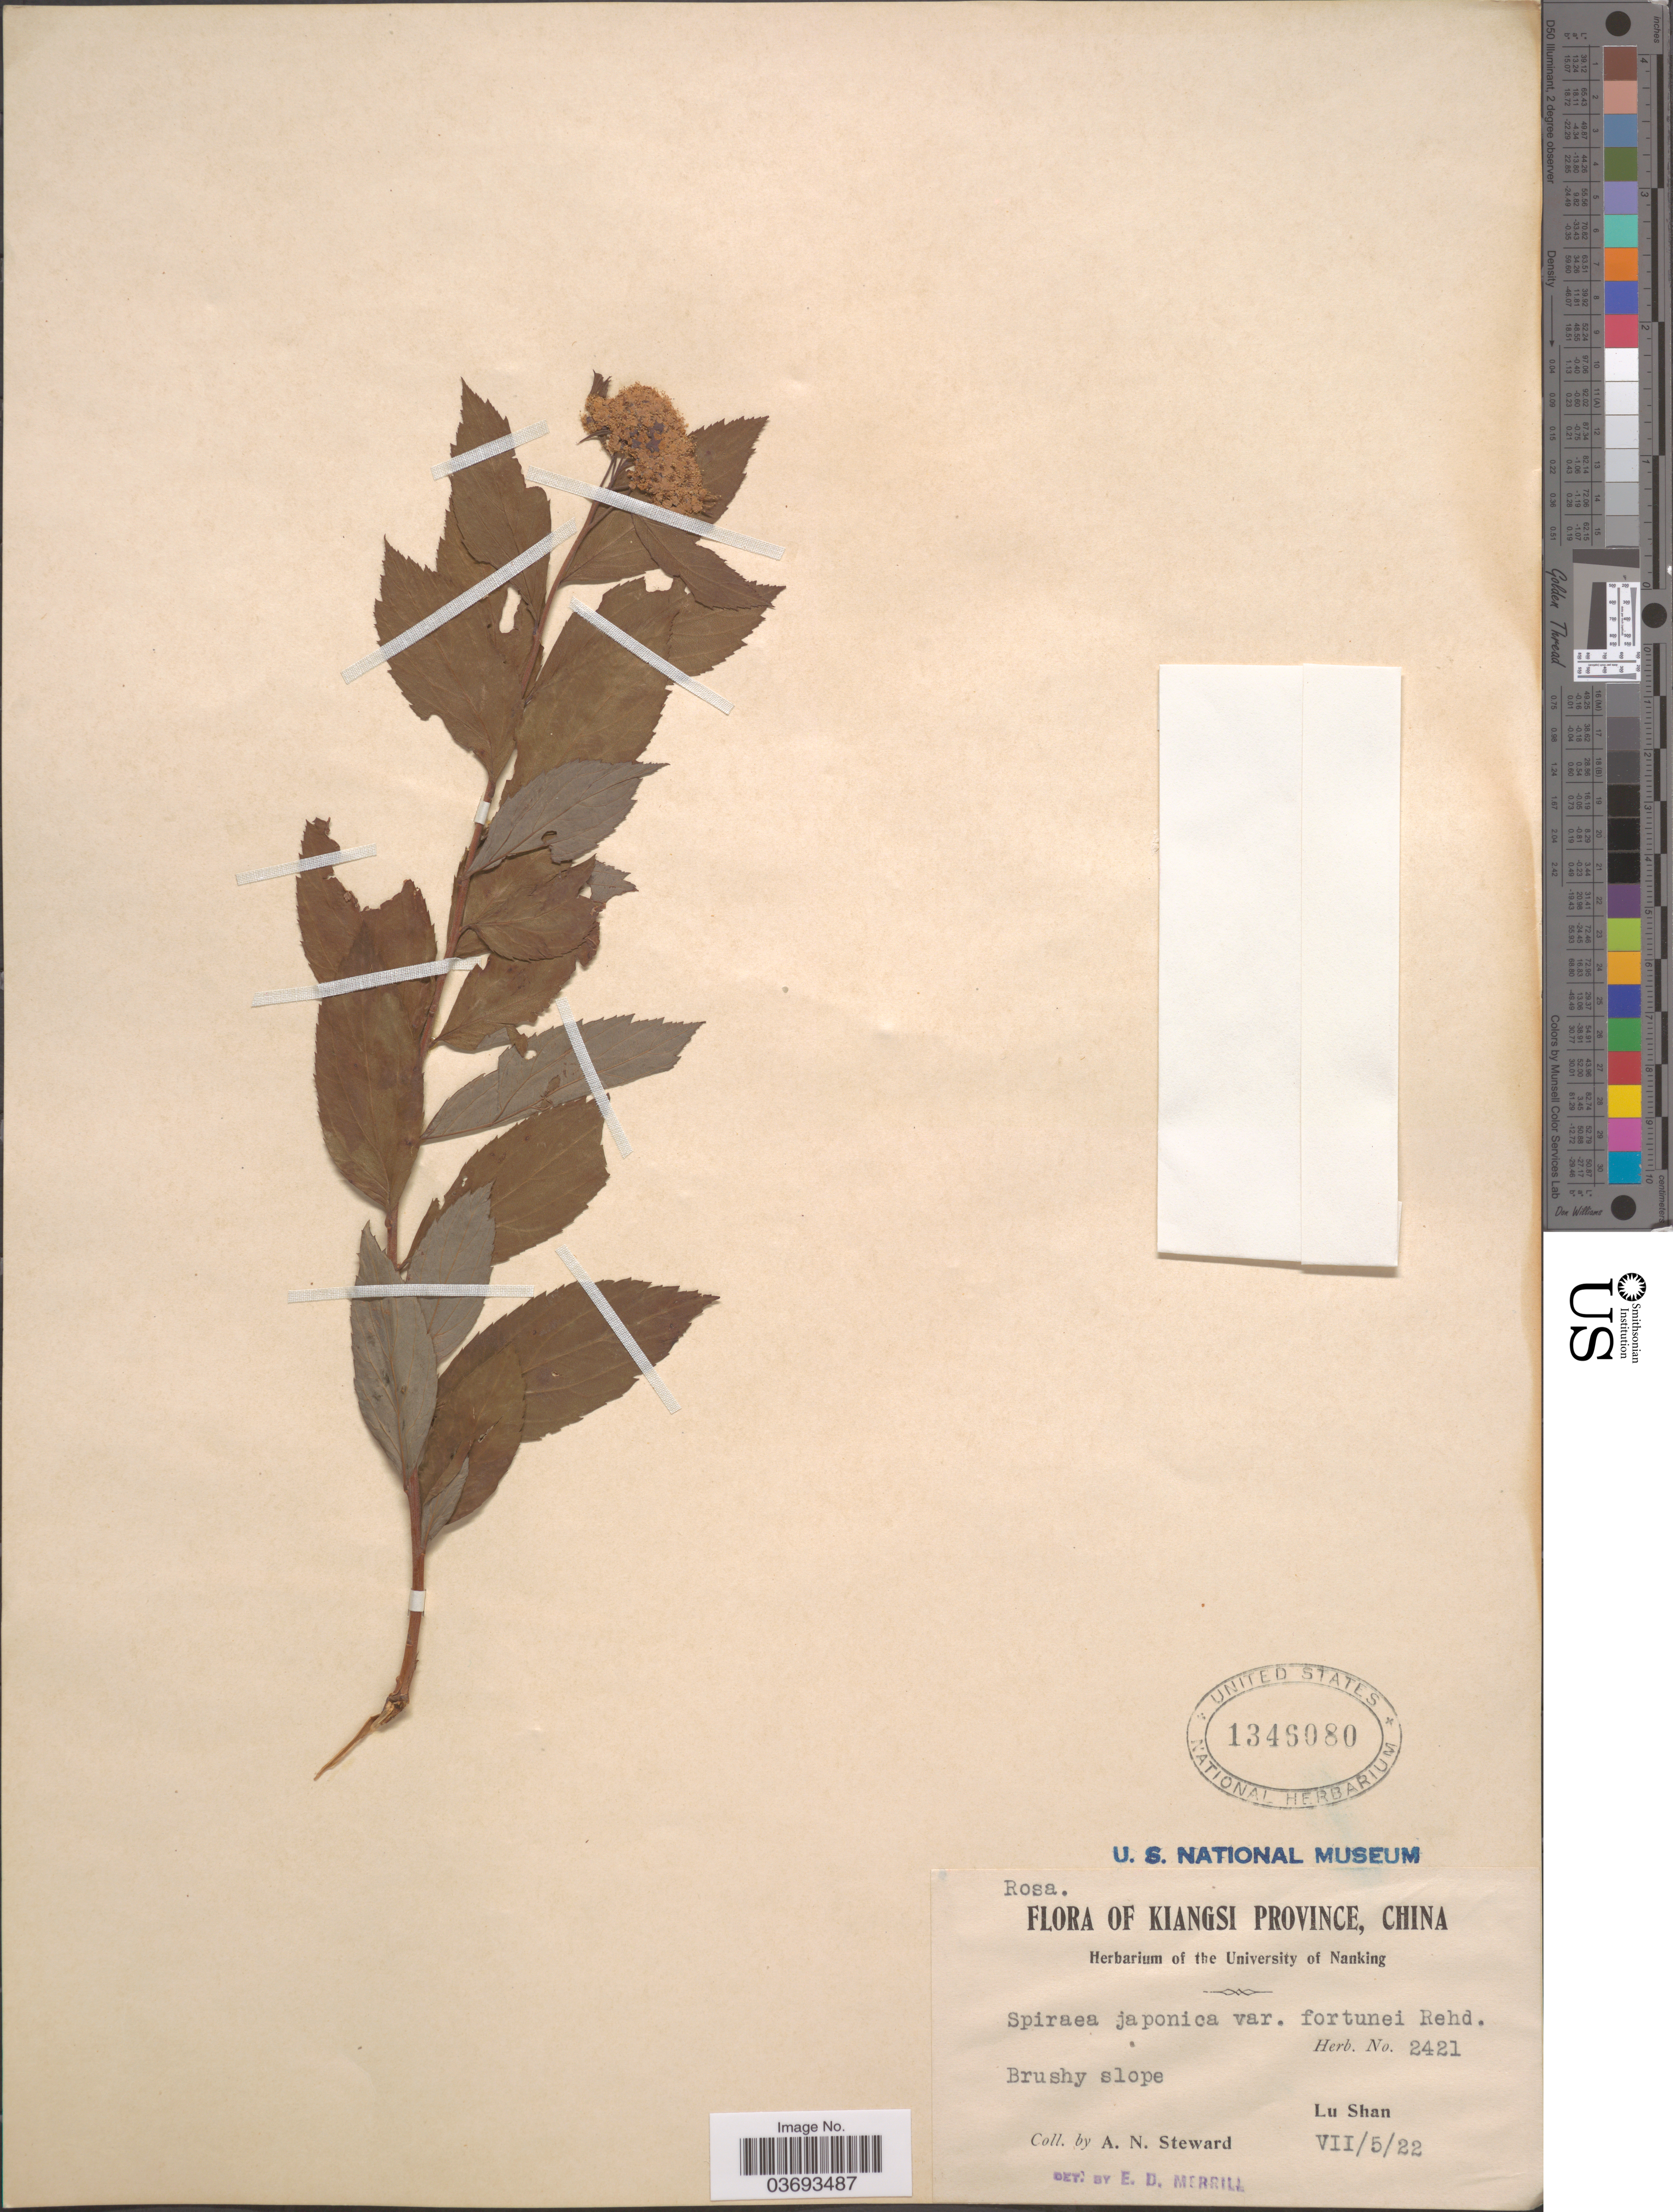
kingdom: Plantae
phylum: Tracheophyta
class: Magnoliopsida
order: Rosales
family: Rosaceae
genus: Spiraea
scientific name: Spiraea japonica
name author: L. f.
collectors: A. N. Steward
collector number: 2421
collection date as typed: Transcribed d/m/y: 5/7/22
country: China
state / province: Jiangxi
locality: Kiangsi Province. Lu Shan.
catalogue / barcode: US 1346080